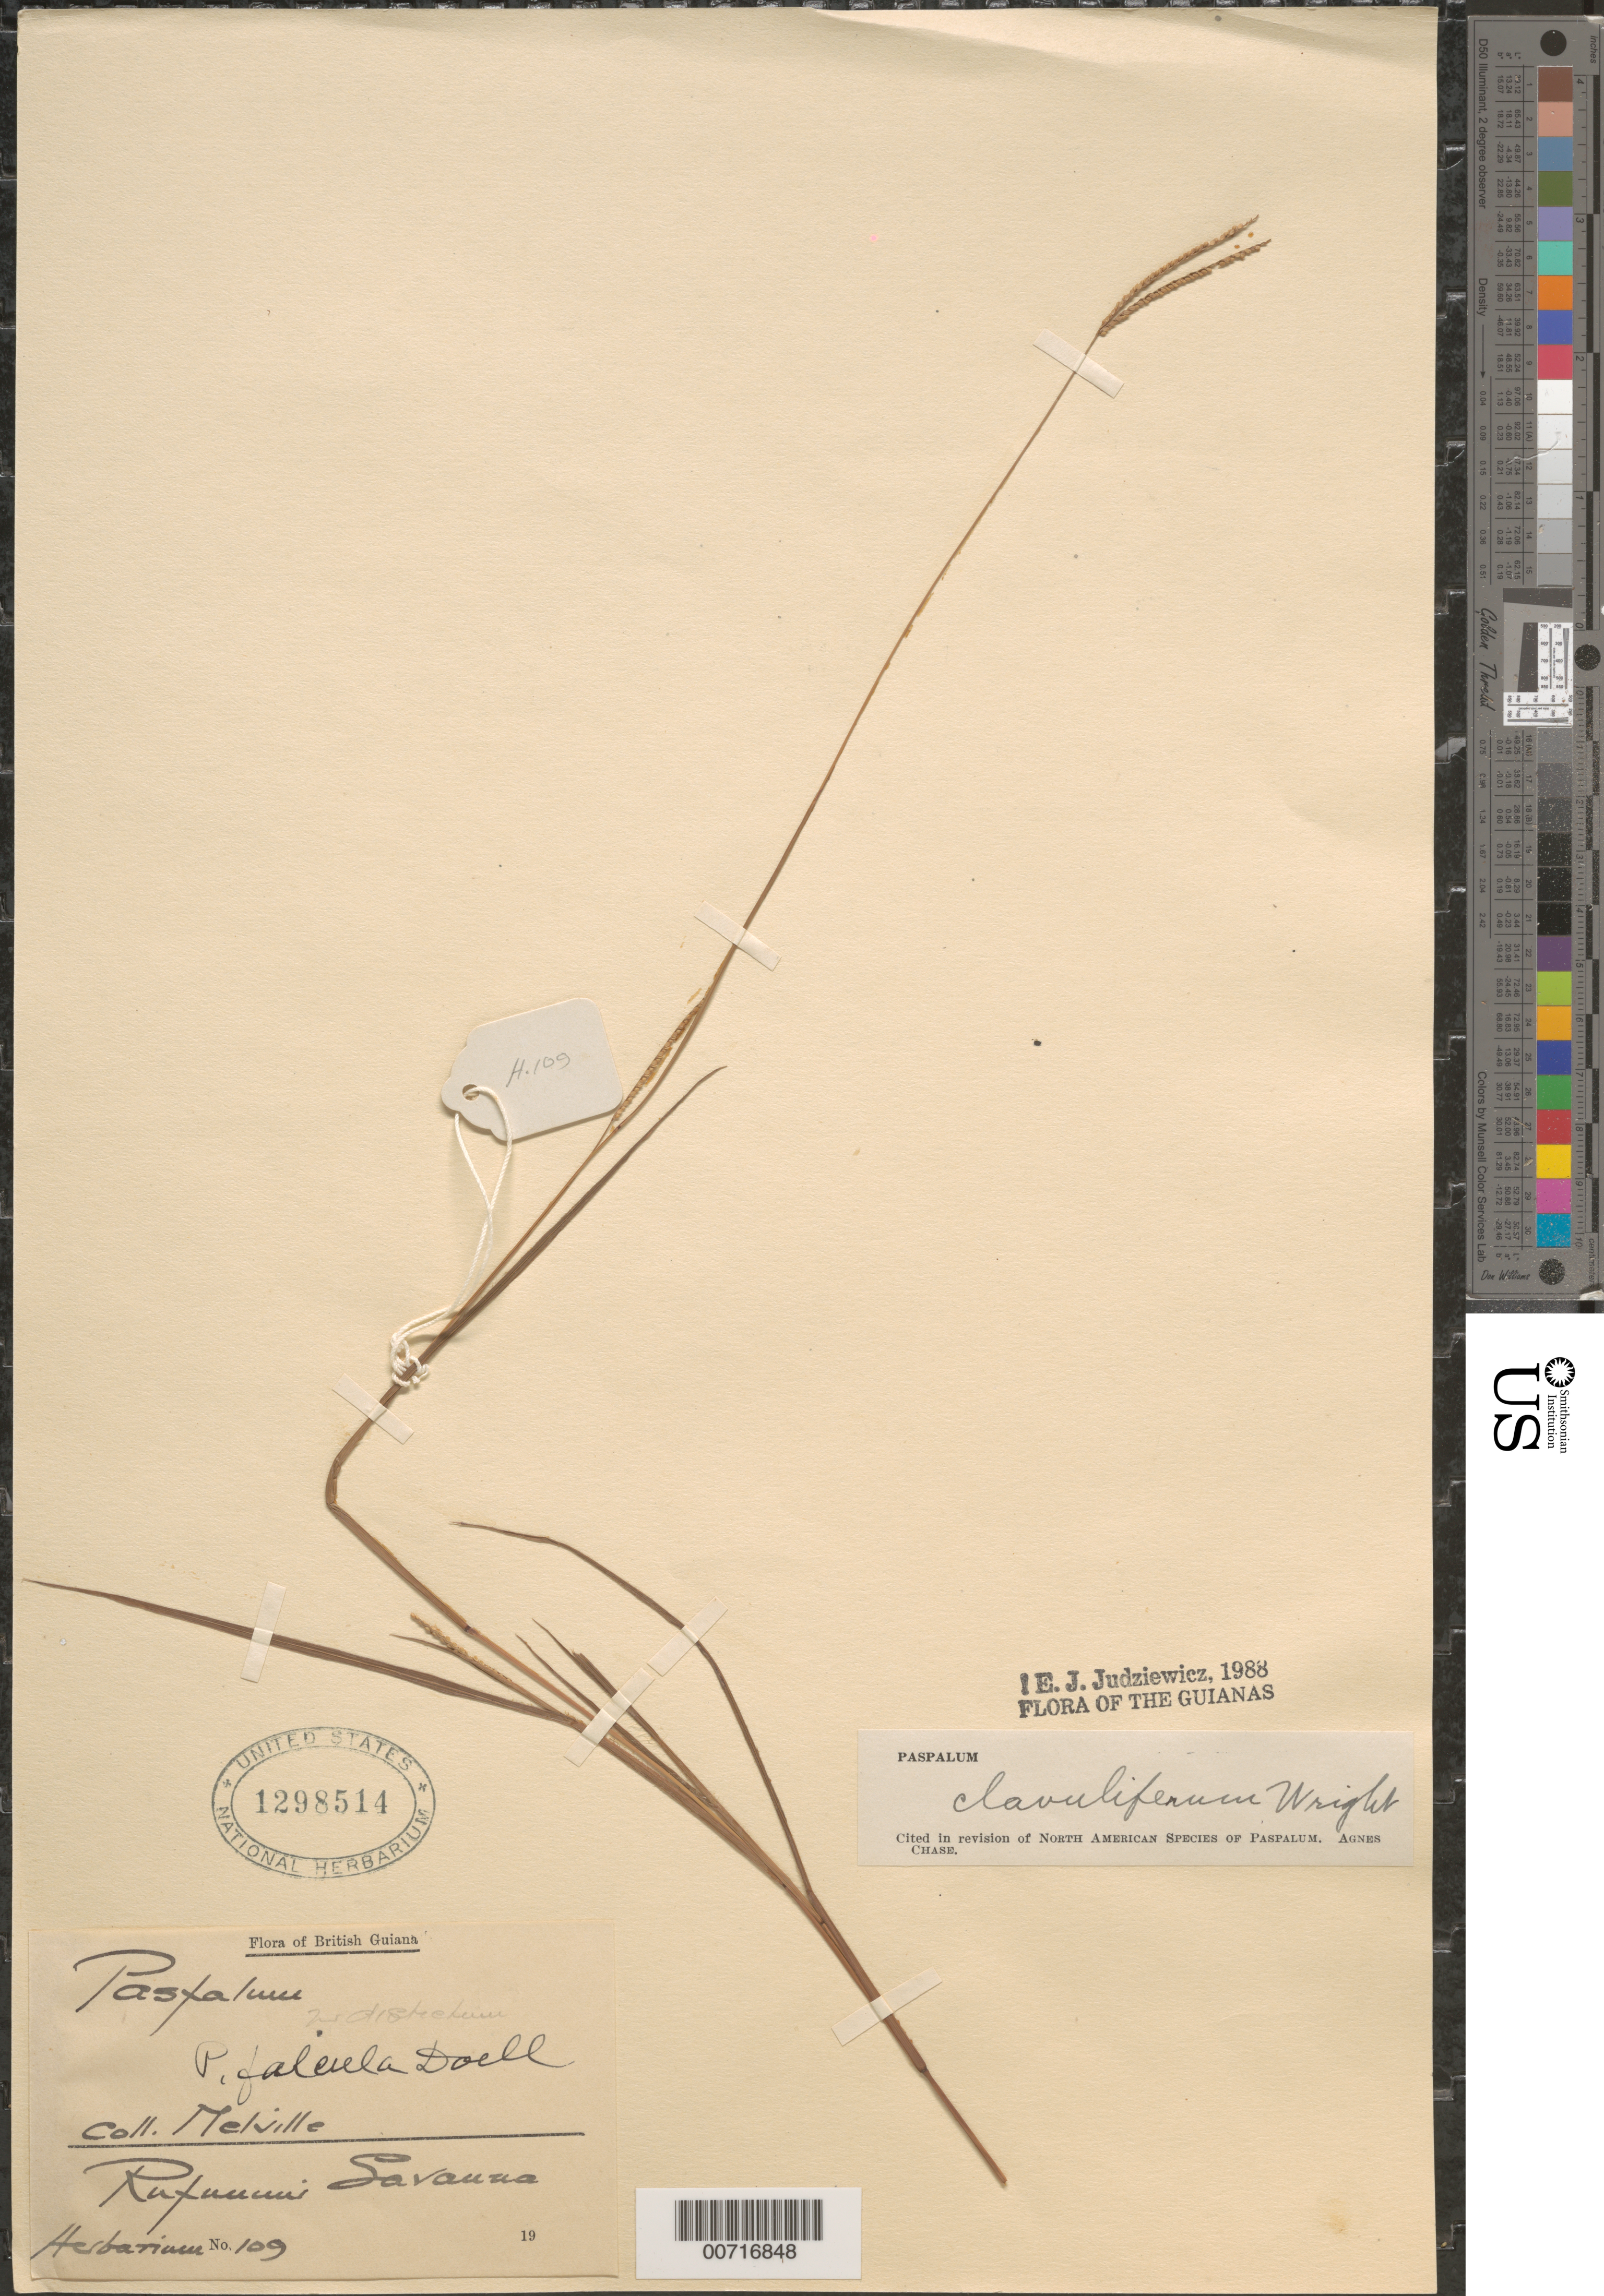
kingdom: Plantae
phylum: Tracheophyta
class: Liliopsida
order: Poales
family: Poaceae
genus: Paspalum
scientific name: Paspalum clavuliferum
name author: C. Wright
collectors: Melville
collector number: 109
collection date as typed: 19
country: Guyana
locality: British Guiana. Rupununi Savanna. Guianas.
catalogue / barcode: US 1298514